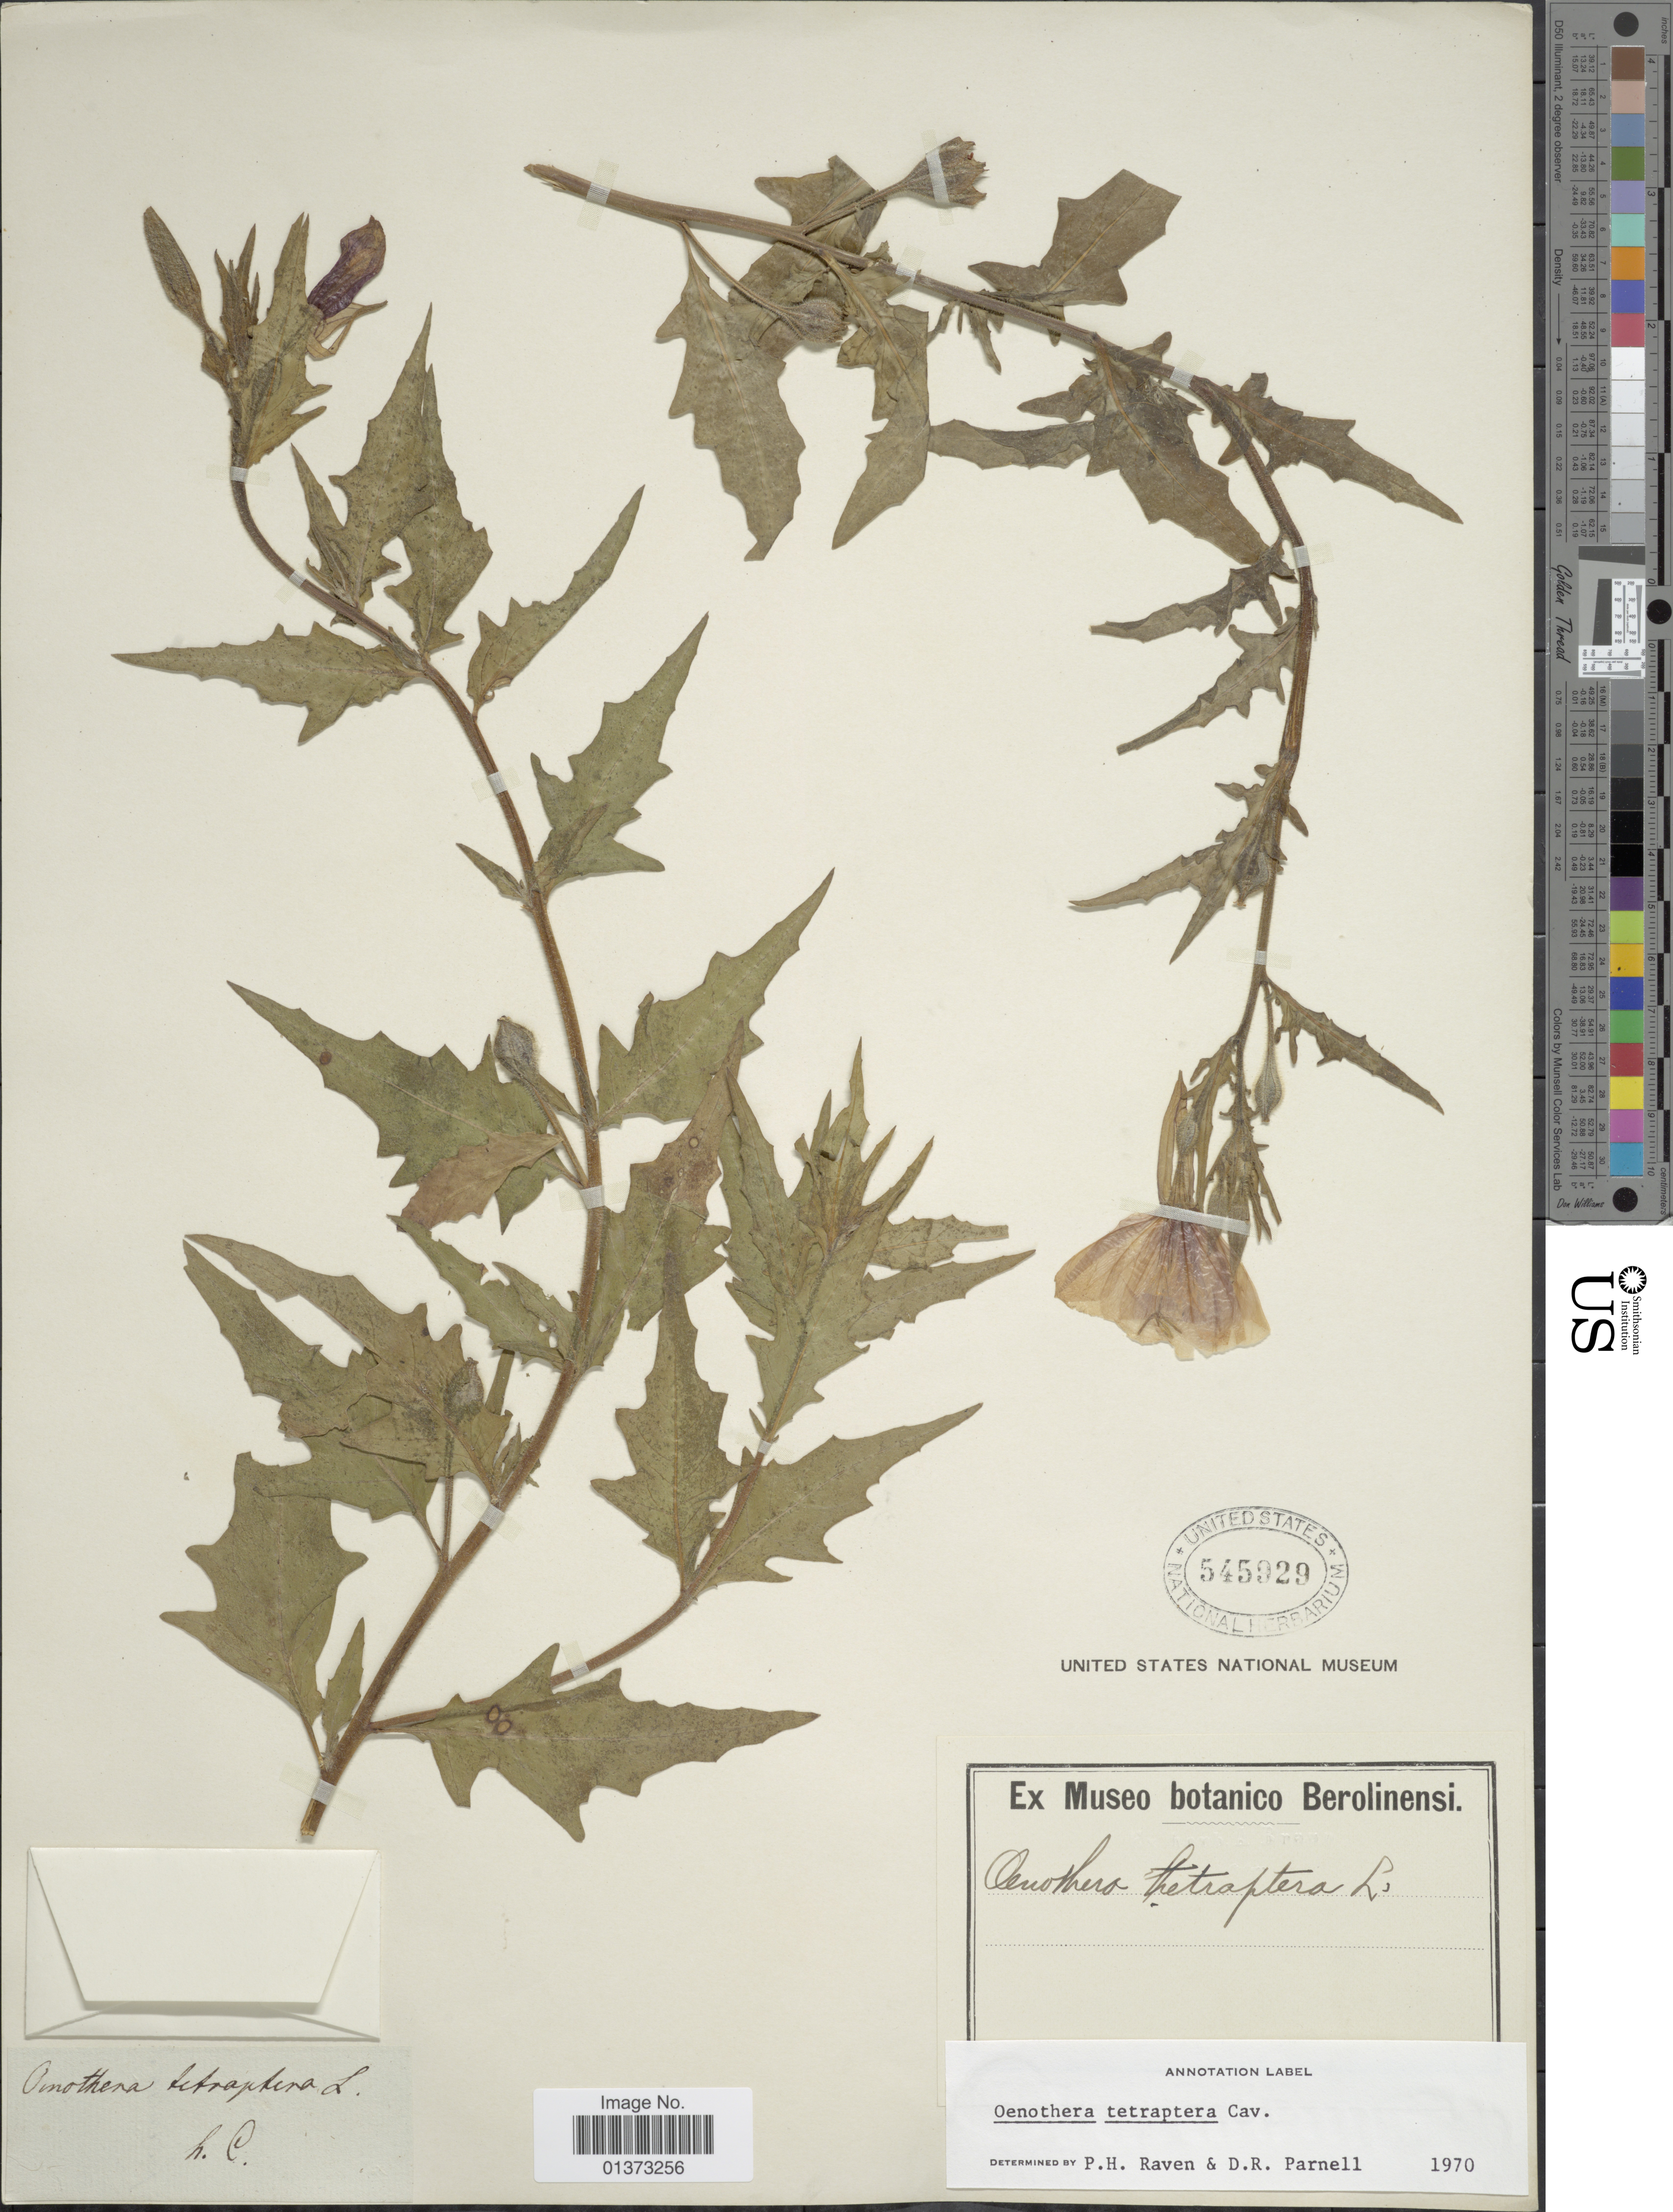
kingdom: Plantae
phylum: Tracheophyta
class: Magnoliopsida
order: Myrtales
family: Onagraceae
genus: Oenothera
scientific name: Oenothera tetraptera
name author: Cav.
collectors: ex herb. Berolinensi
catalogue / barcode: US 545929